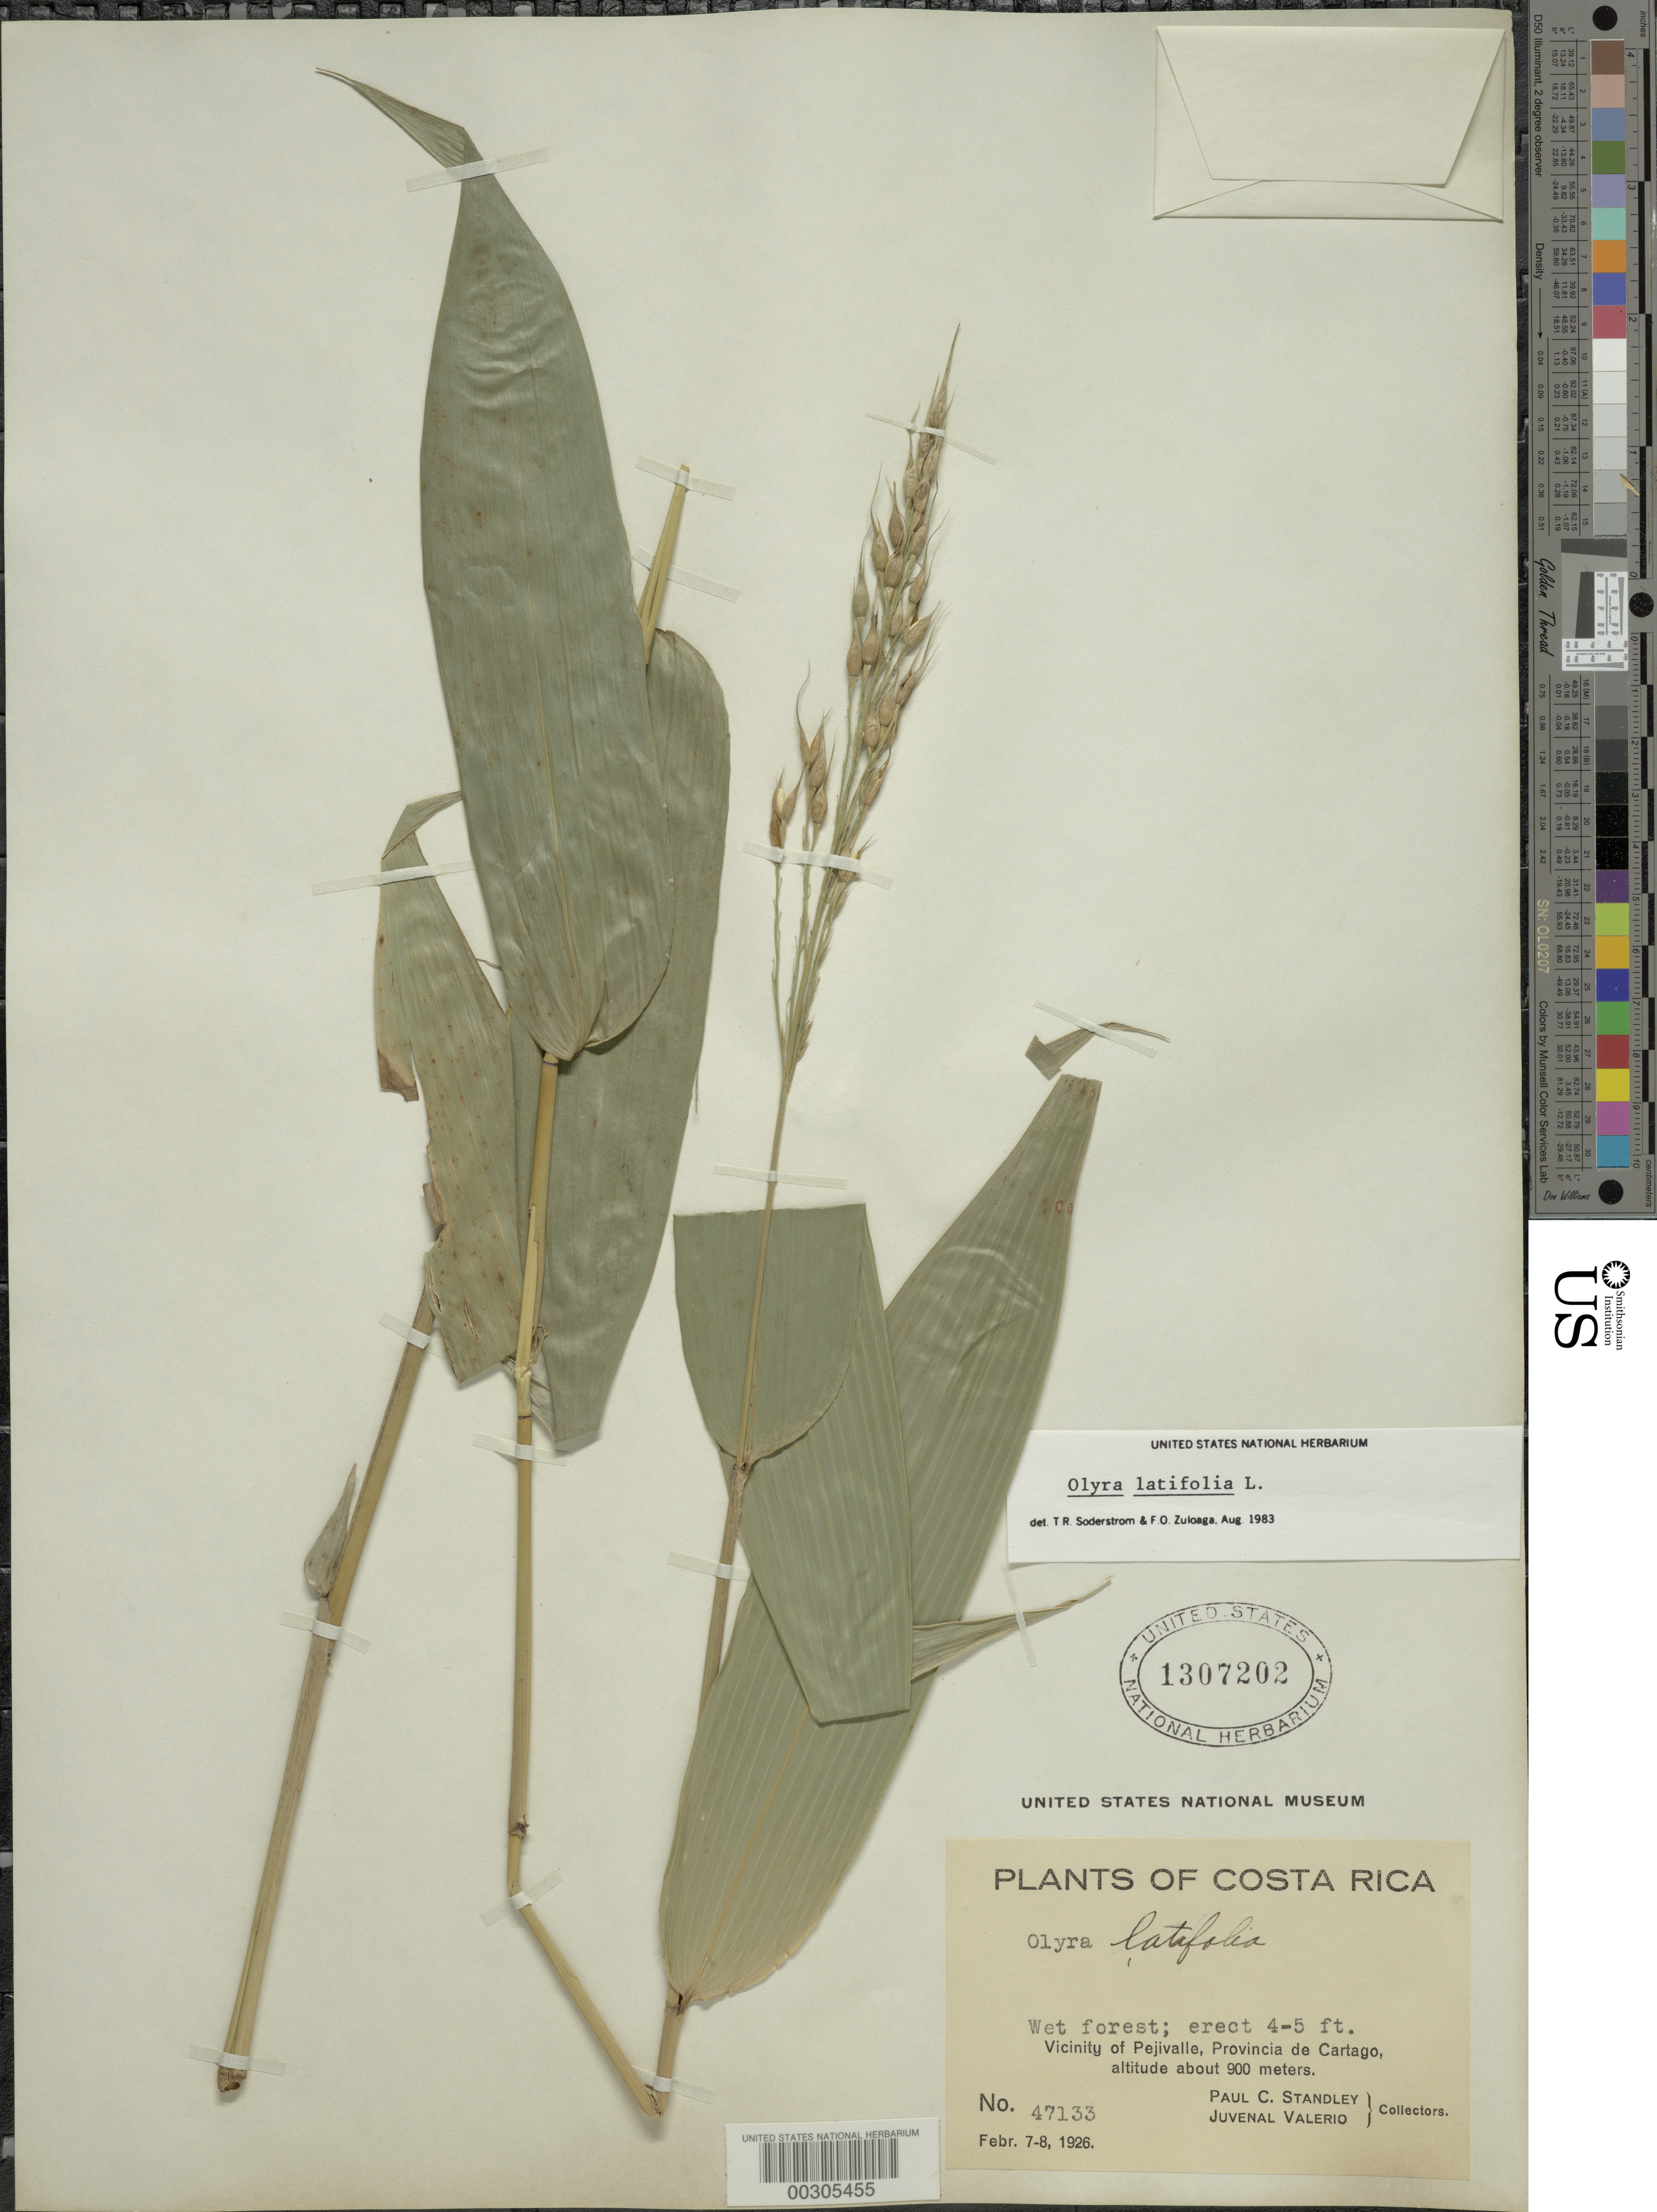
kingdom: Plantae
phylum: Tracheophyta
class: Liliopsida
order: Poales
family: Poaceae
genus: Olyra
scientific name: Olyra latifolia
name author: L.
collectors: P. C. Standley & J. Valerio R.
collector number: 47133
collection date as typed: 07 Feb 1926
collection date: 1926-02-07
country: Costa Rica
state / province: Cartago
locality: Pejivalle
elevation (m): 900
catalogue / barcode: US 1307202